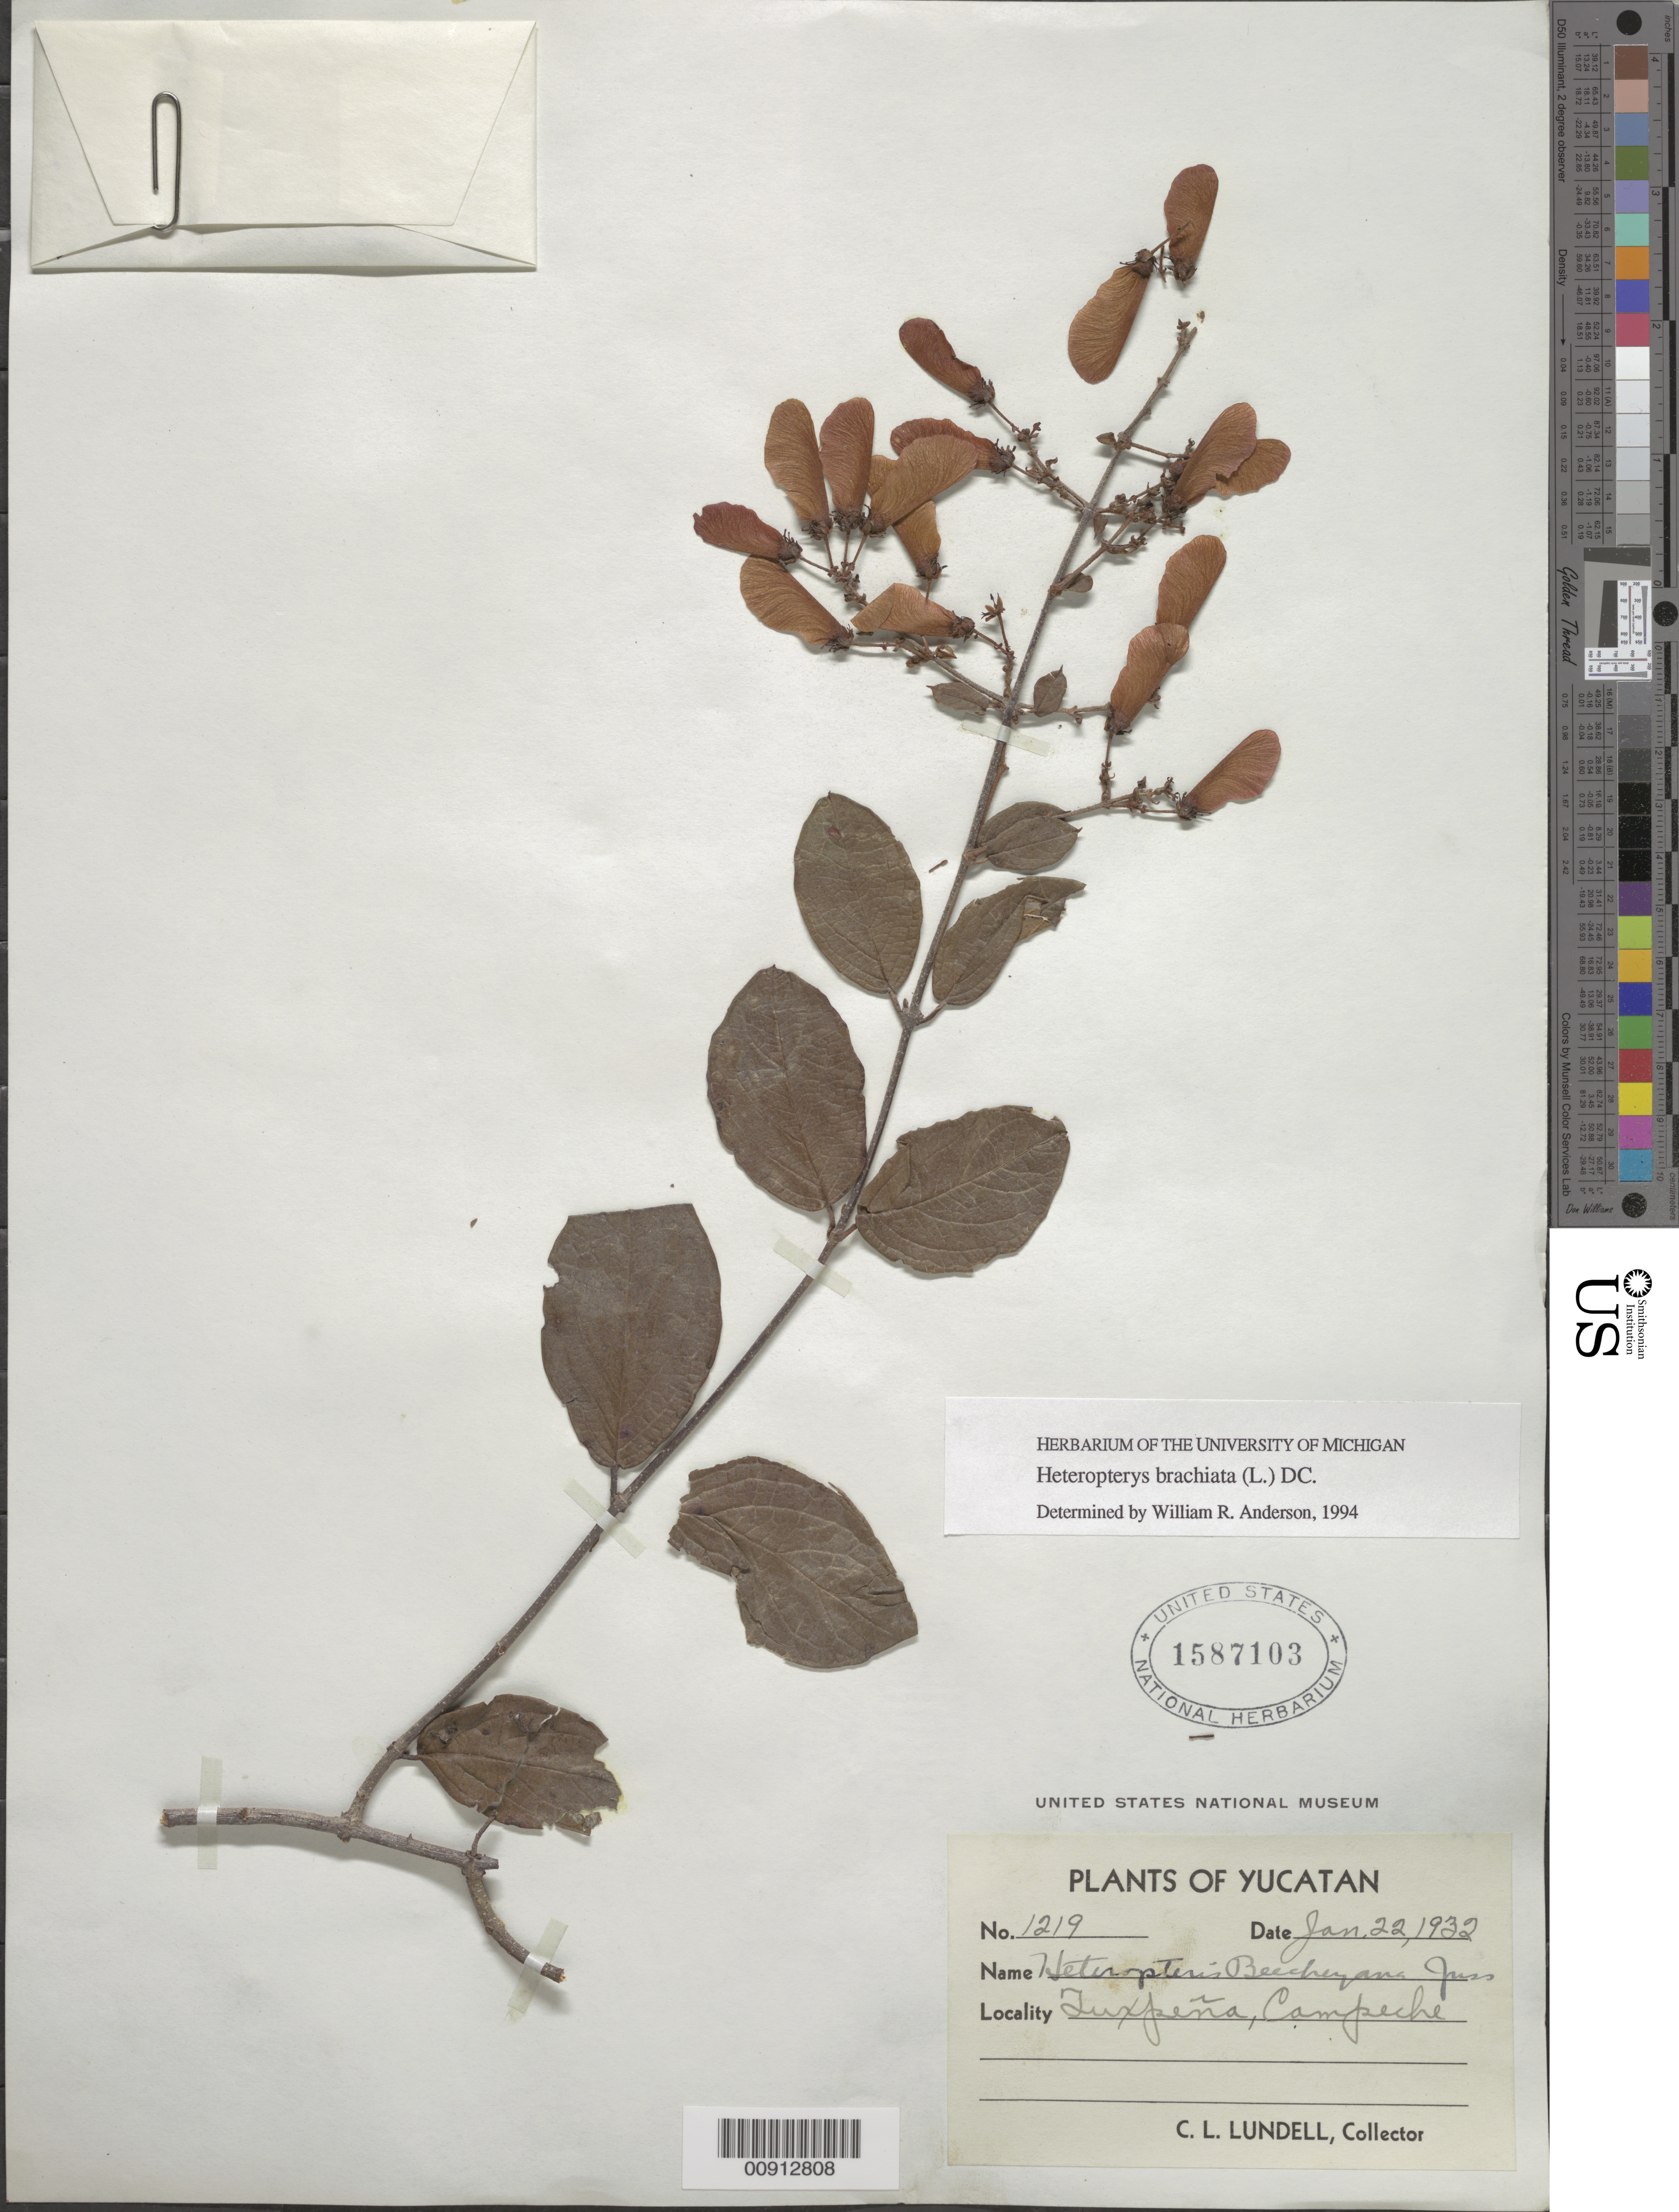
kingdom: Plantae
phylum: Tracheophyta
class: Magnoliopsida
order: Malpighiales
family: Malpighiaceae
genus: Heteropterys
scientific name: Heteropterys brachiata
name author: (L.) DC.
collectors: C. L. Lundell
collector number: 1219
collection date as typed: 22 Jan 1932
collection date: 1932-01-22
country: Mexico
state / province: Campeche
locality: Tuxpeña, Campeche.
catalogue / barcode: US 1587103